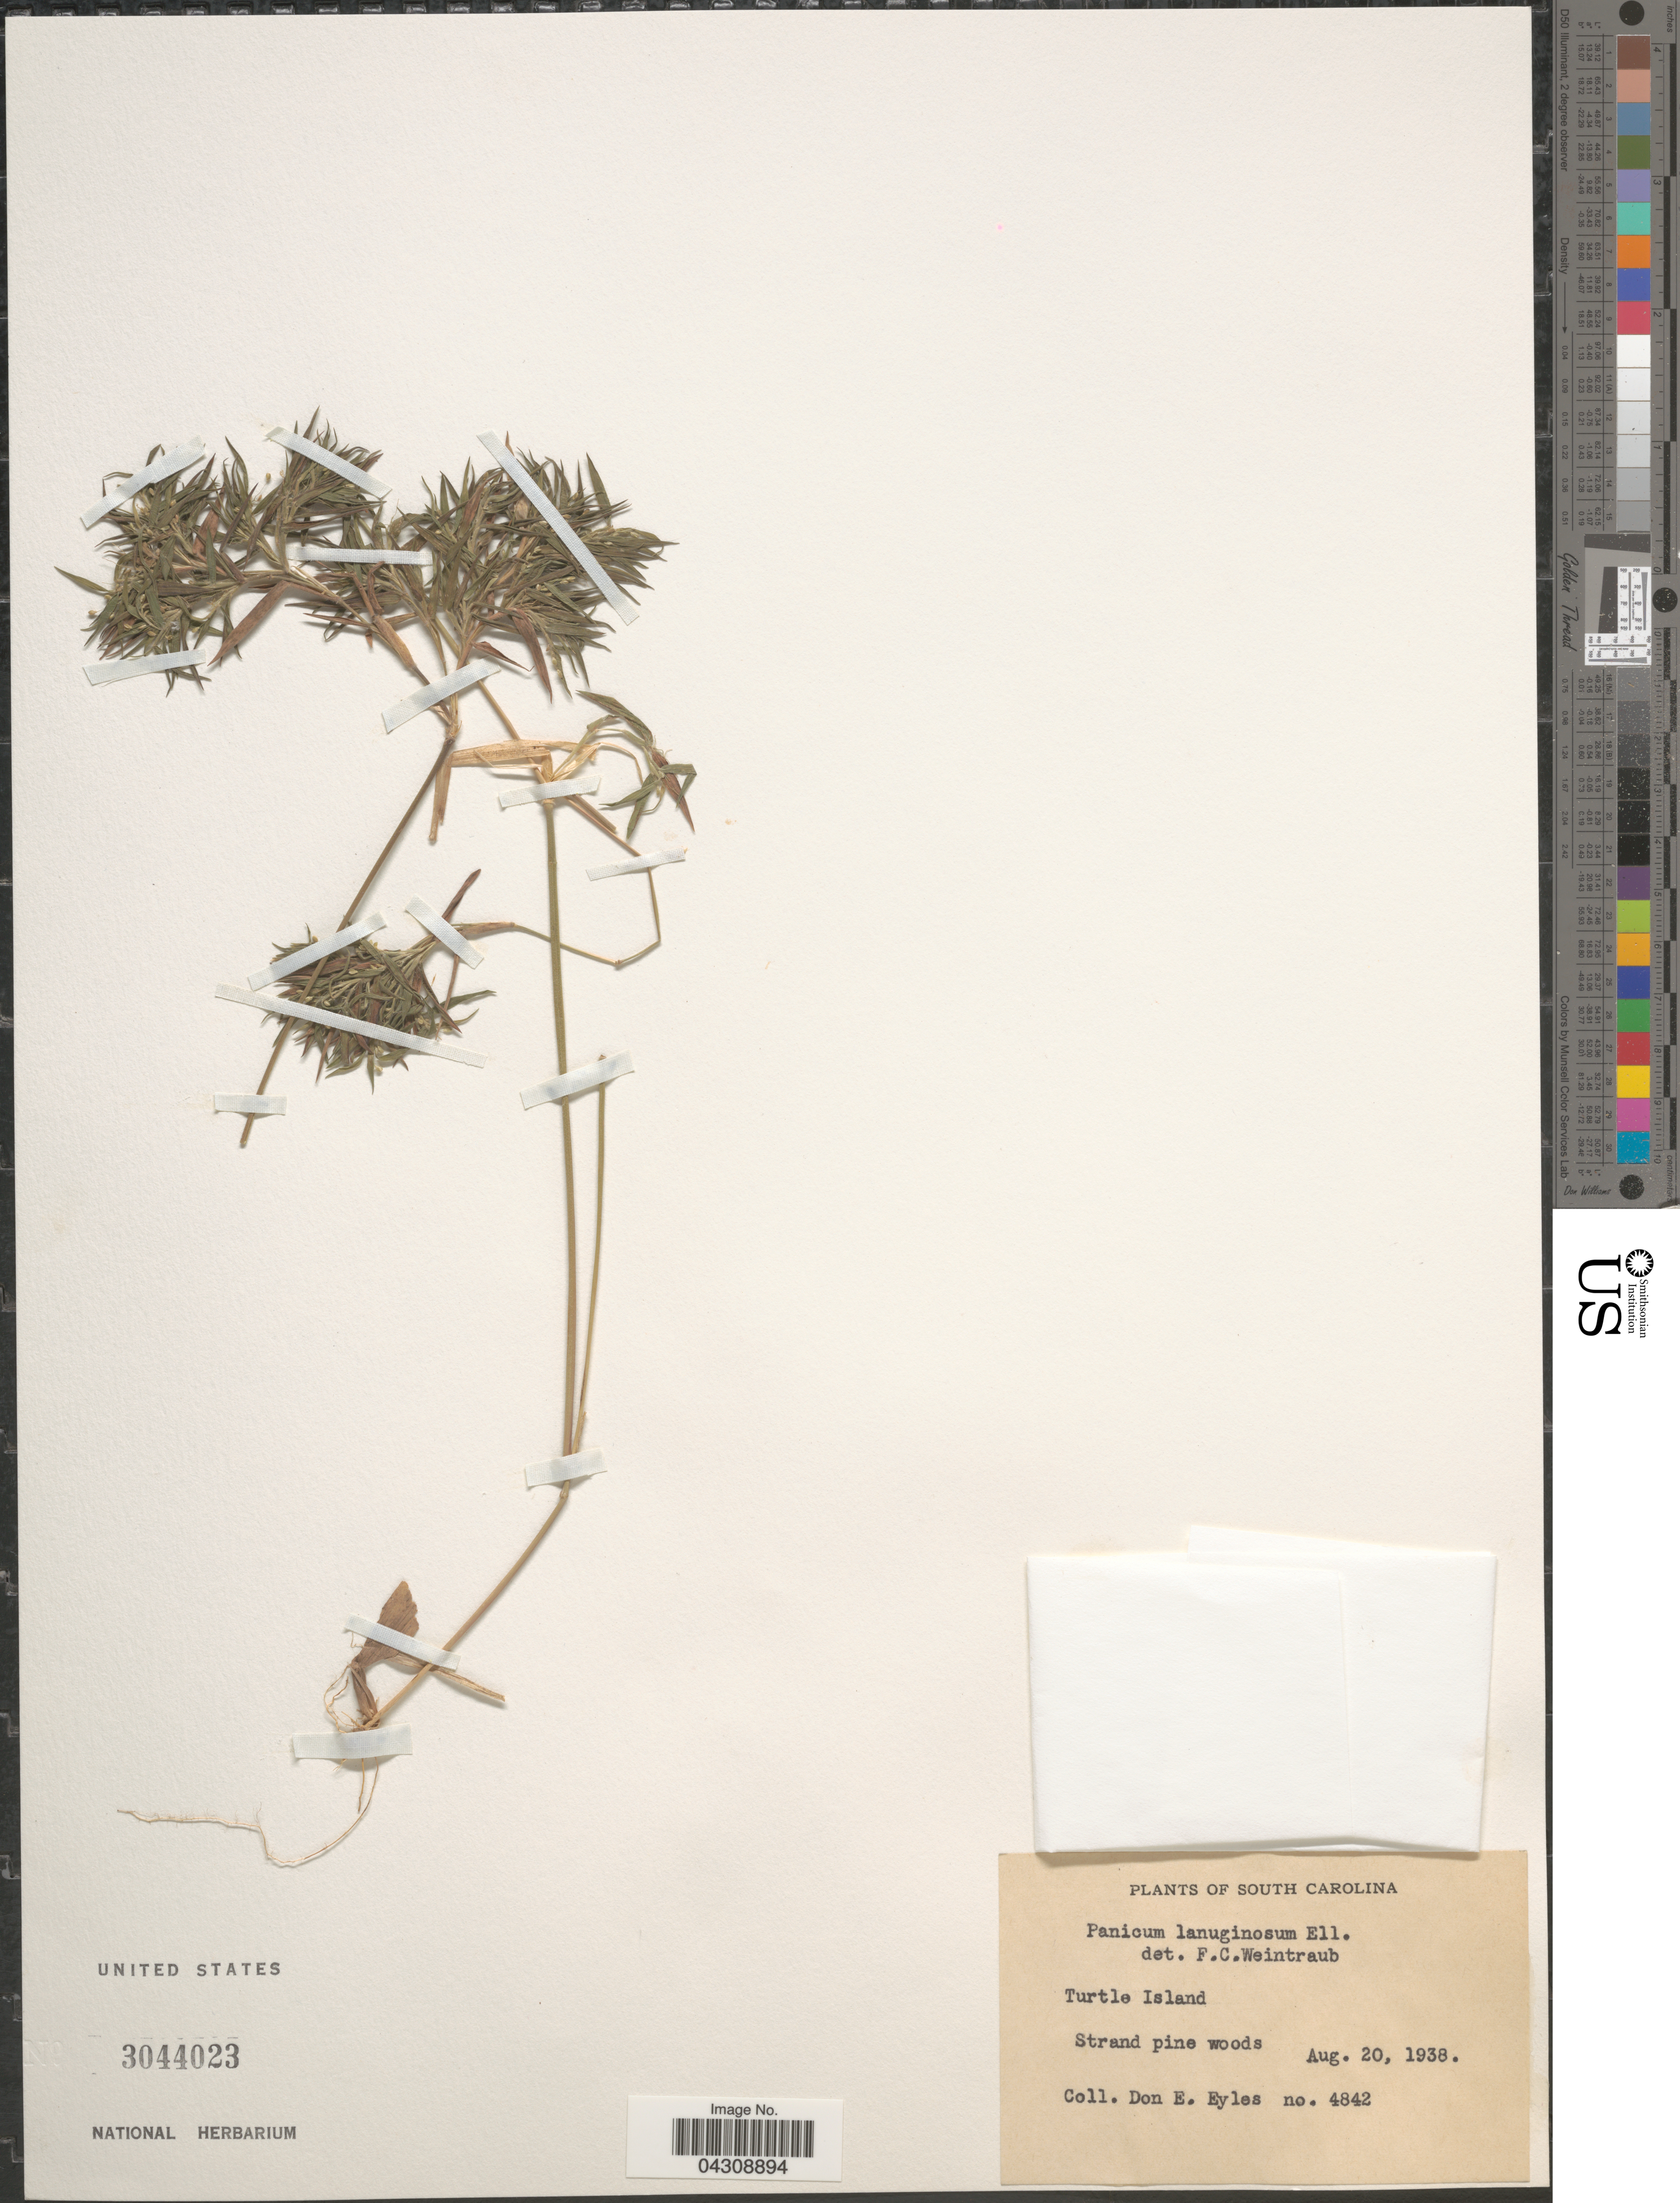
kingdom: Plantae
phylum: Tracheophyta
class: Liliopsida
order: Poales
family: Poaceae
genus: Dichanthelium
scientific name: Dichanthelium acuminatum var. acuminatum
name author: (Sw.) Gould & C.A. Clark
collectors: D. Eyles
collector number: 4842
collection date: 1938-08-20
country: United States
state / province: South Carolina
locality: Turtle Island. Strand pine woods.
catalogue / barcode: US 3044023